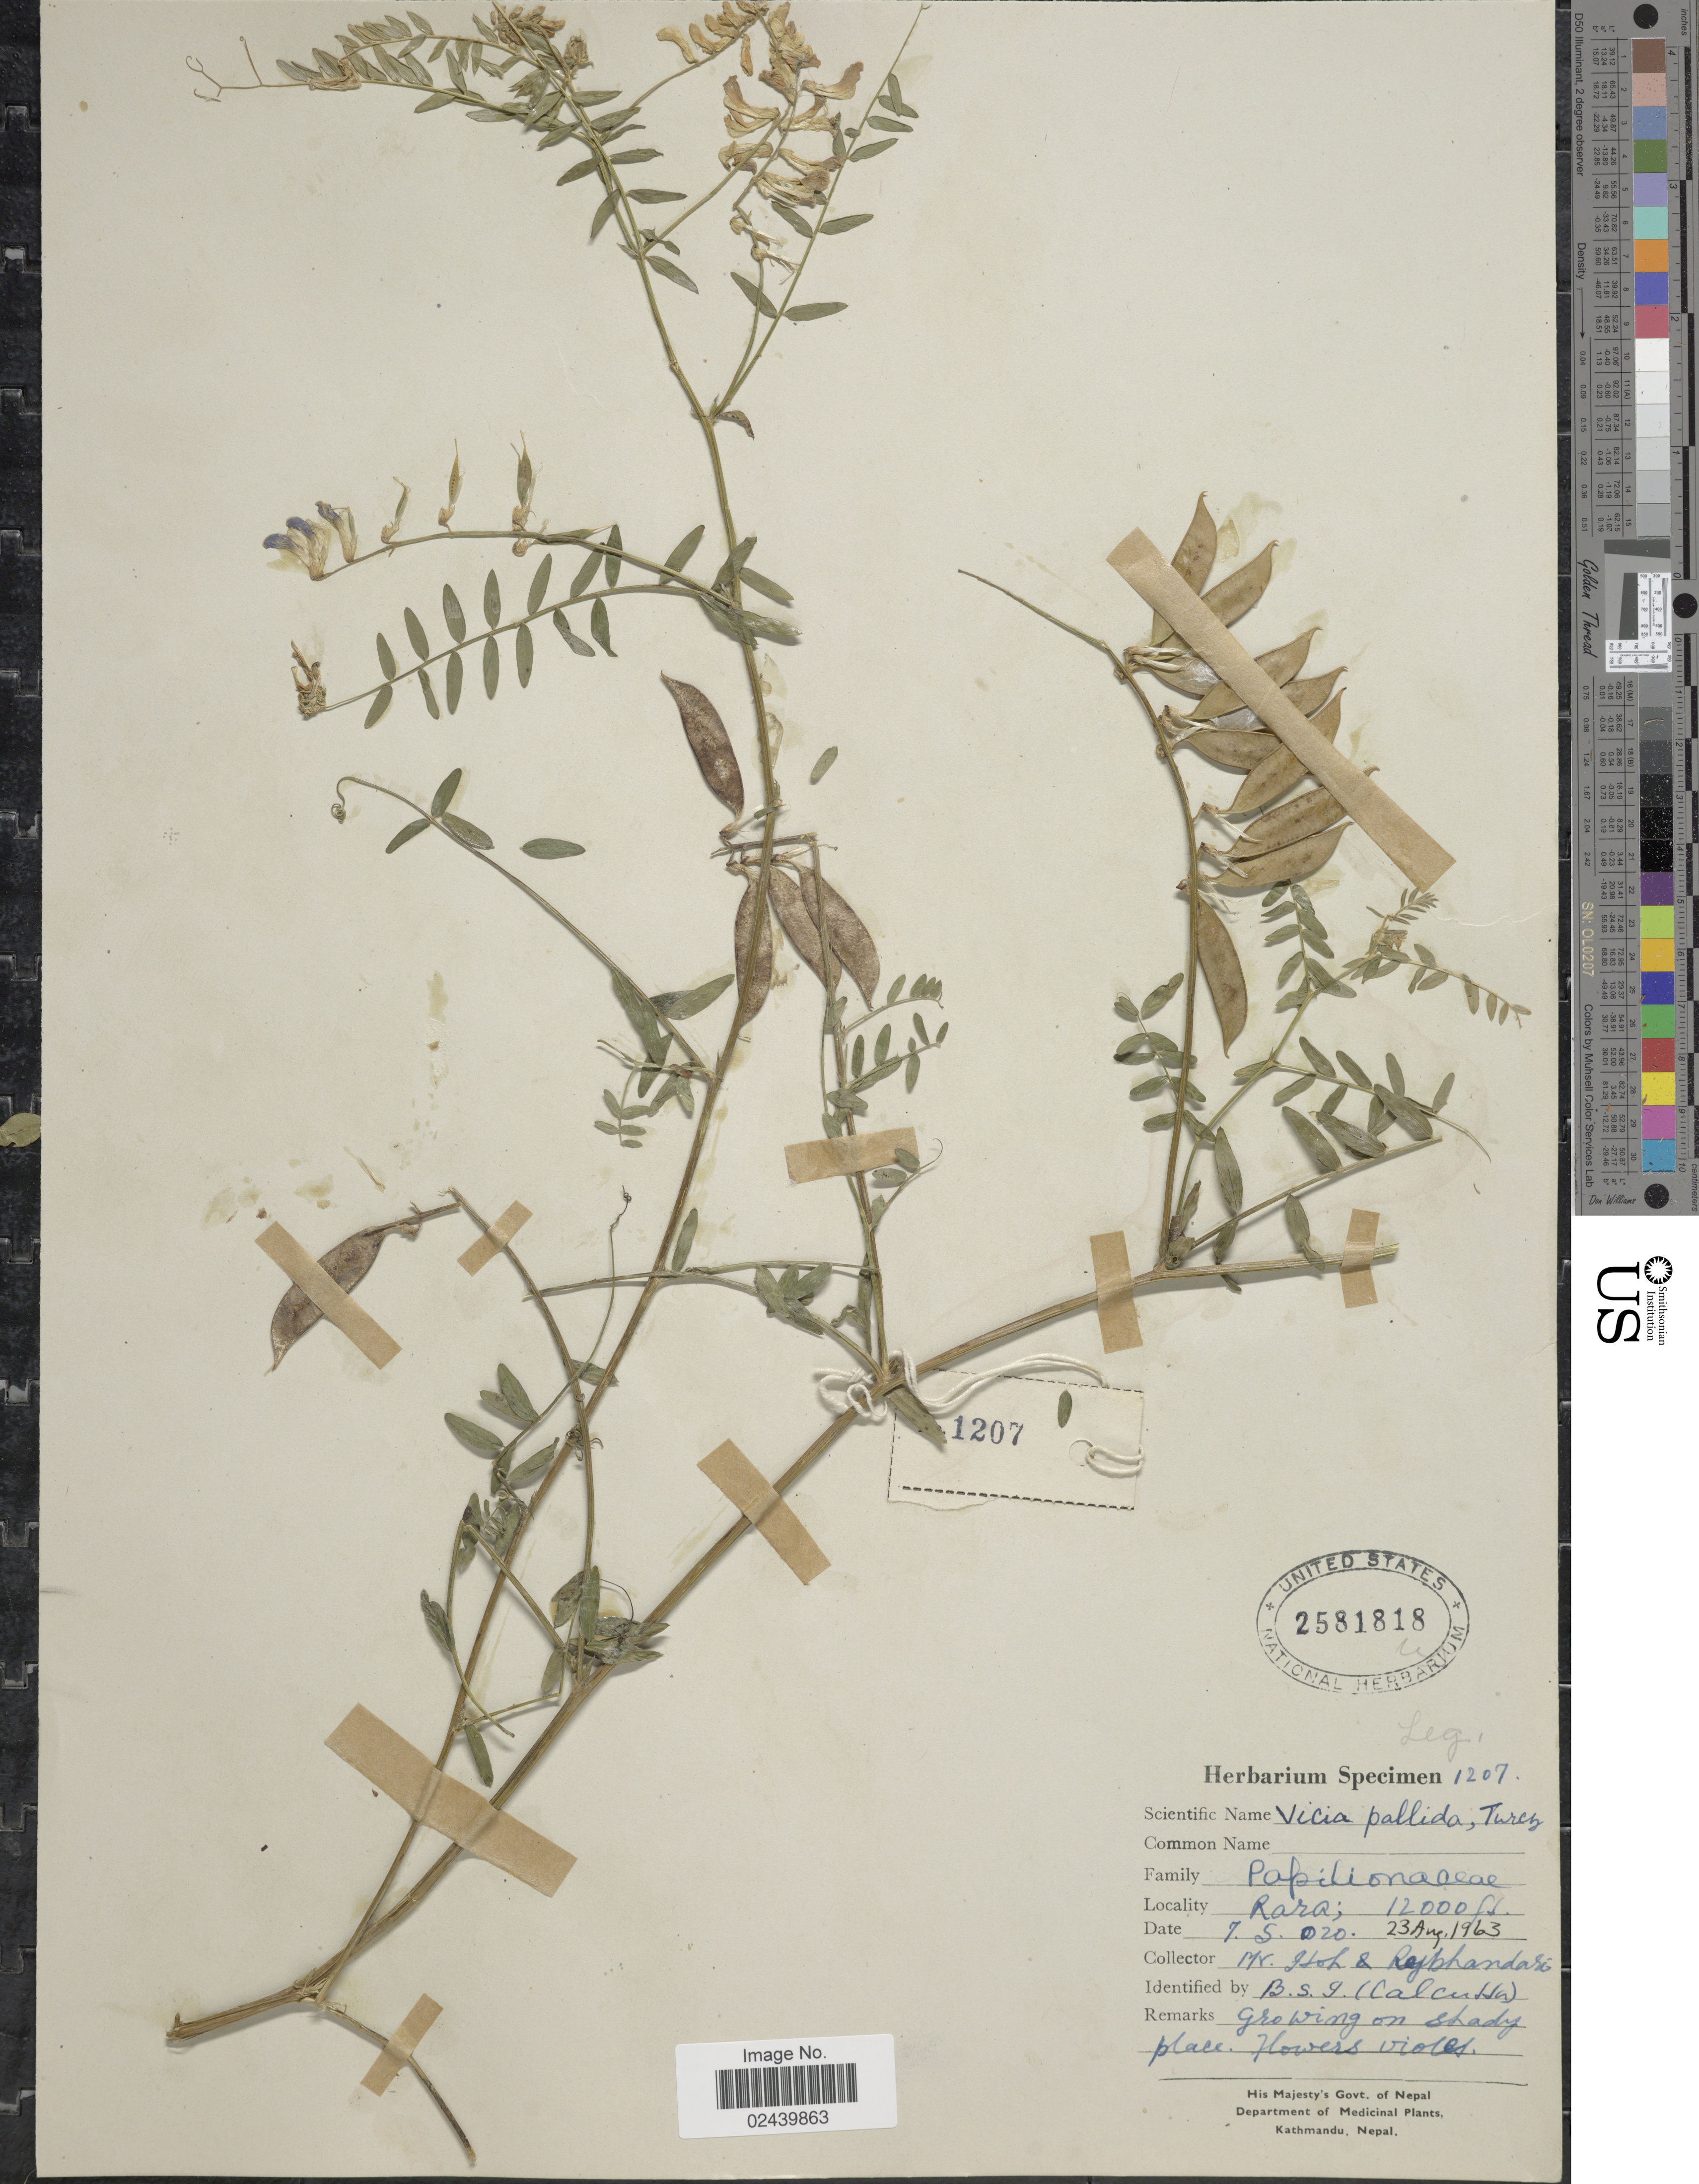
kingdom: Plantae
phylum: Tracheophyta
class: Magnoliopsida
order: Fabales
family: Fabaceae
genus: Vicia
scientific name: Vicia pallida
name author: Hook. & Arn.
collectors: -. Itoh & Rajbhandari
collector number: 1207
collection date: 1963-08-23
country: Nepal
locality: Rara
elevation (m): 3658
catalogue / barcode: US 2581818